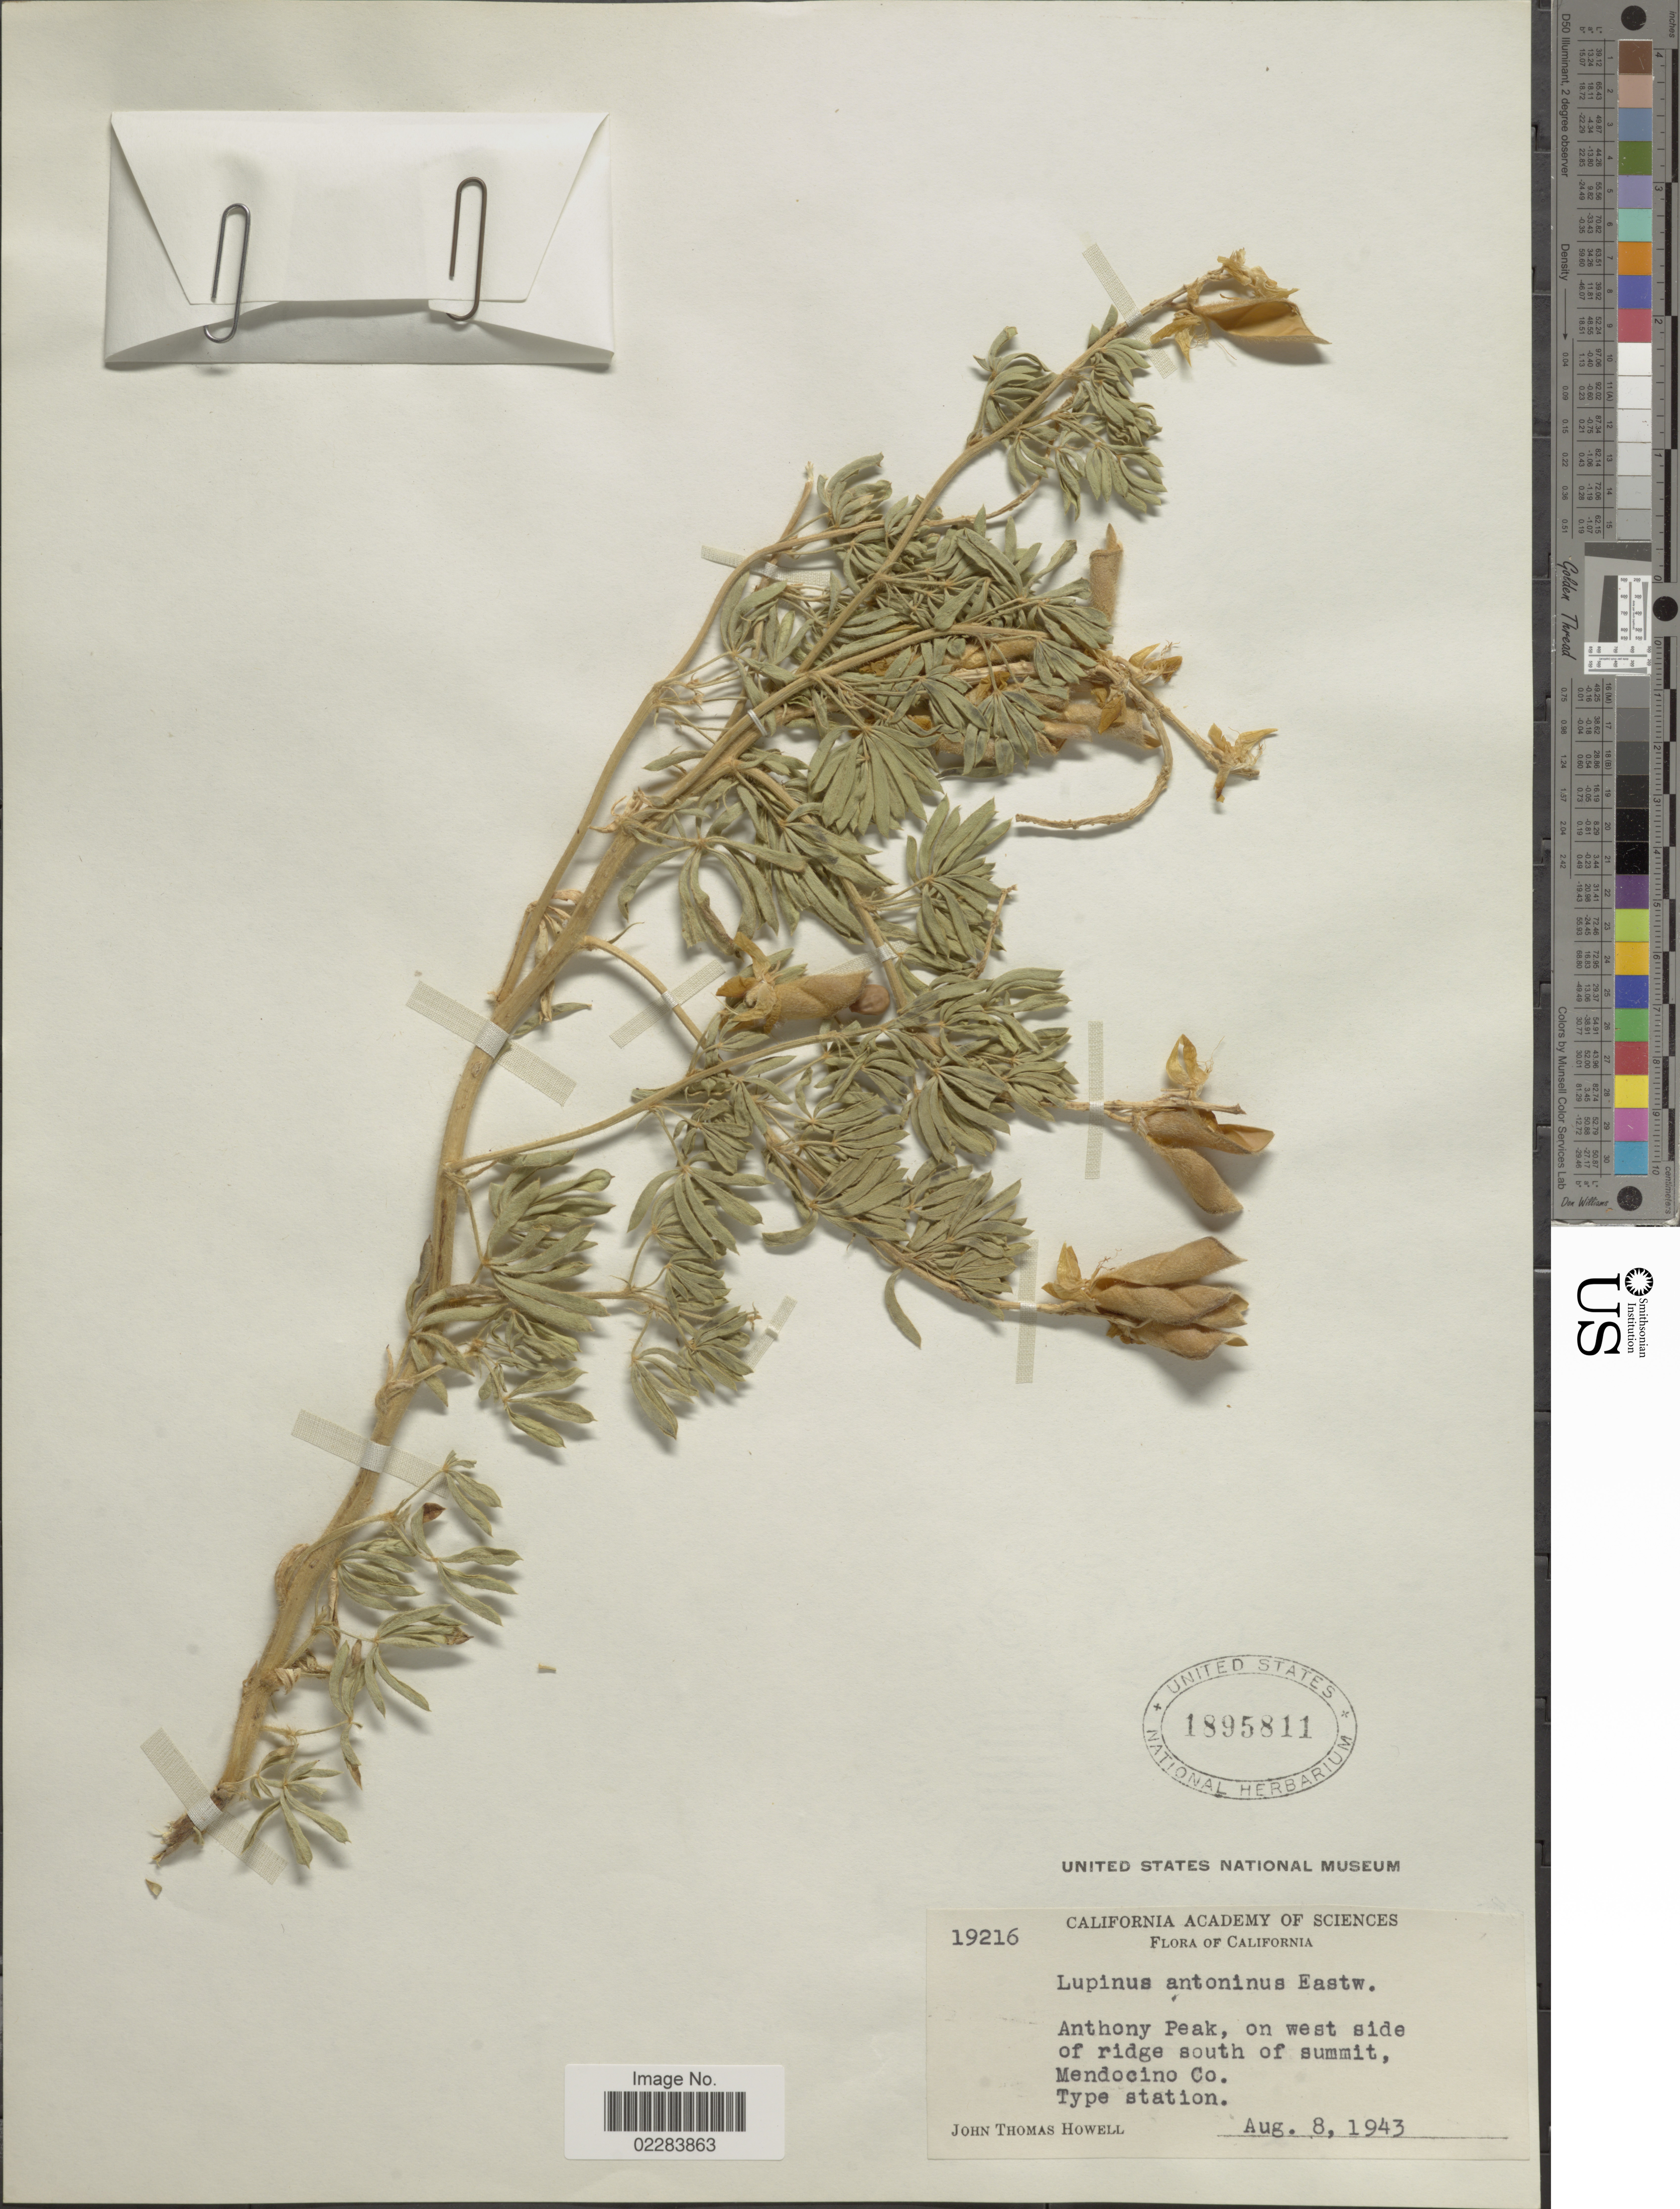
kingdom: Plantae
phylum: Tracheophyta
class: Magnoliopsida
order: Fabales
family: Fabaceae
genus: Lupinus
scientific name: Lupinus antoninus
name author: Eastw.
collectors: J. T. Howell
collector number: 19216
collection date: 1943-08-08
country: United States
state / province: California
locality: Anthony Peak, on west side of ridge south of summit, Mendocine Co. Type Station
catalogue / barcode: US 1895811